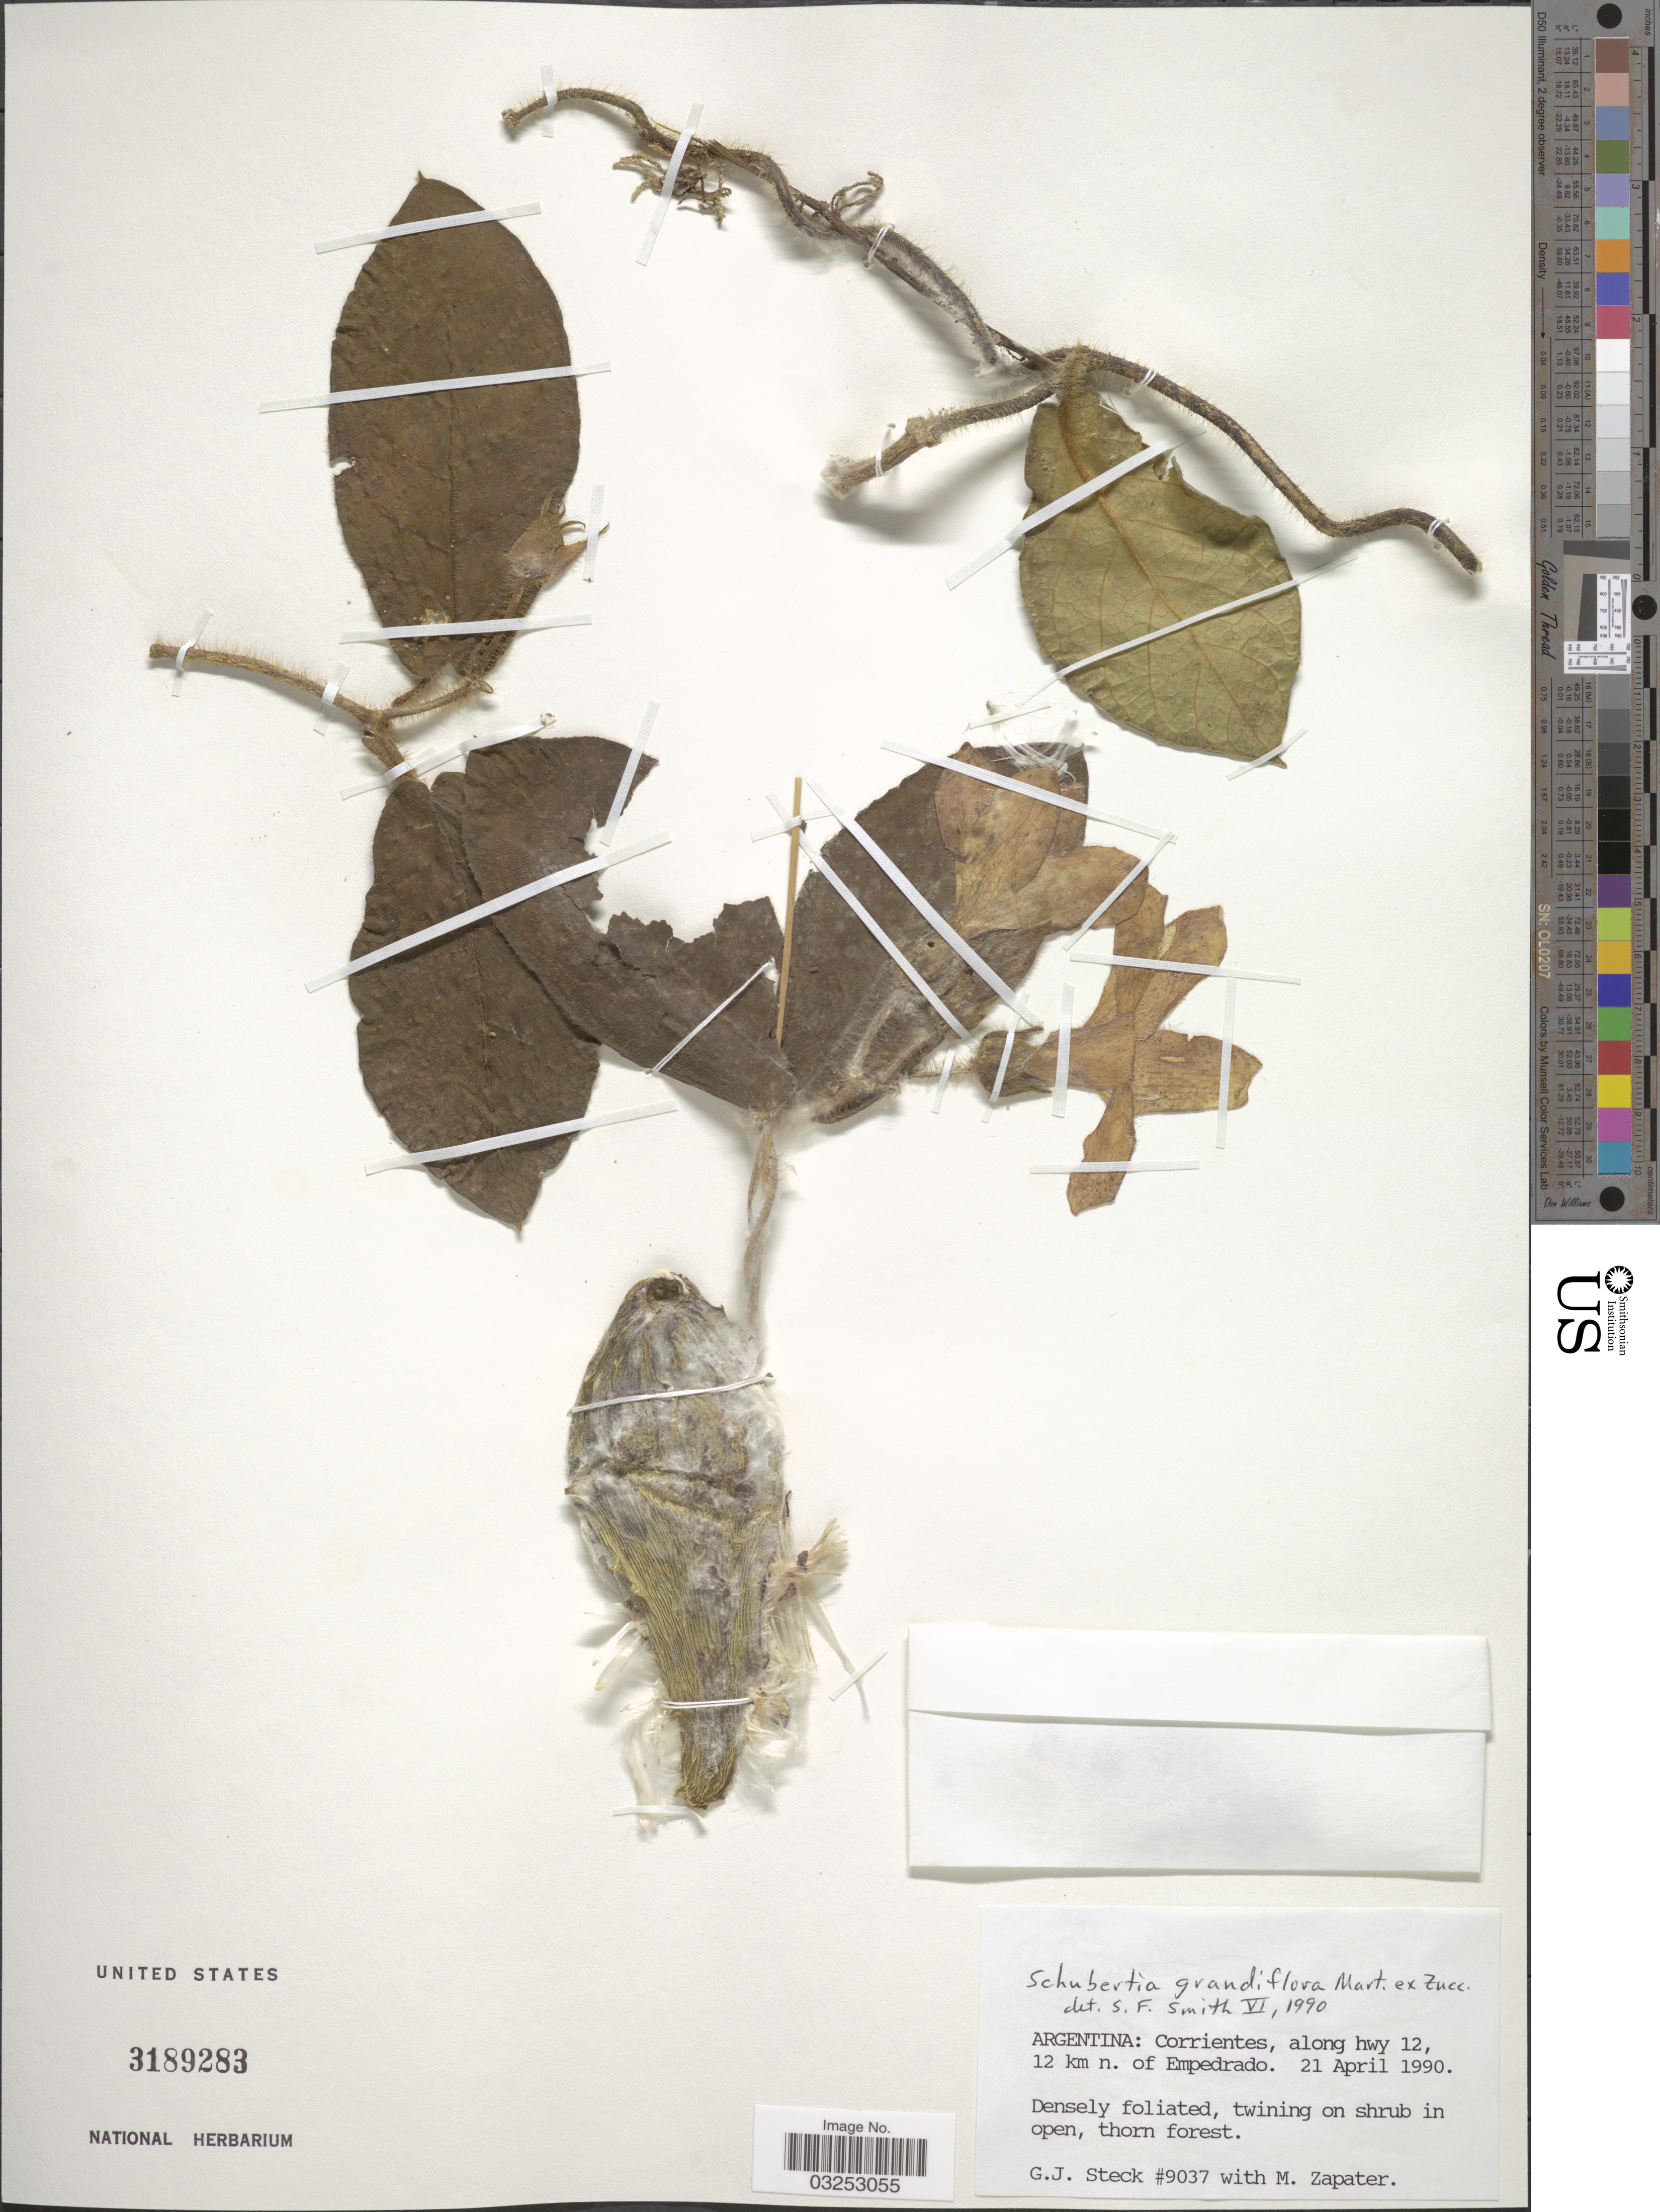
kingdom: Plantae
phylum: Tracheophyta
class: Magnoliopsida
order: Gentianales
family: Apocynaceae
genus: Schubertia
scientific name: Schubertia grandiflora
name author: Mart.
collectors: G. Steck & M. Zapater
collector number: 9037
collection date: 1990-04-21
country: Argentina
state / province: Corrientes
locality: Along hwy 12, 12 km n. of Empedrado.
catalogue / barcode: US 3189283